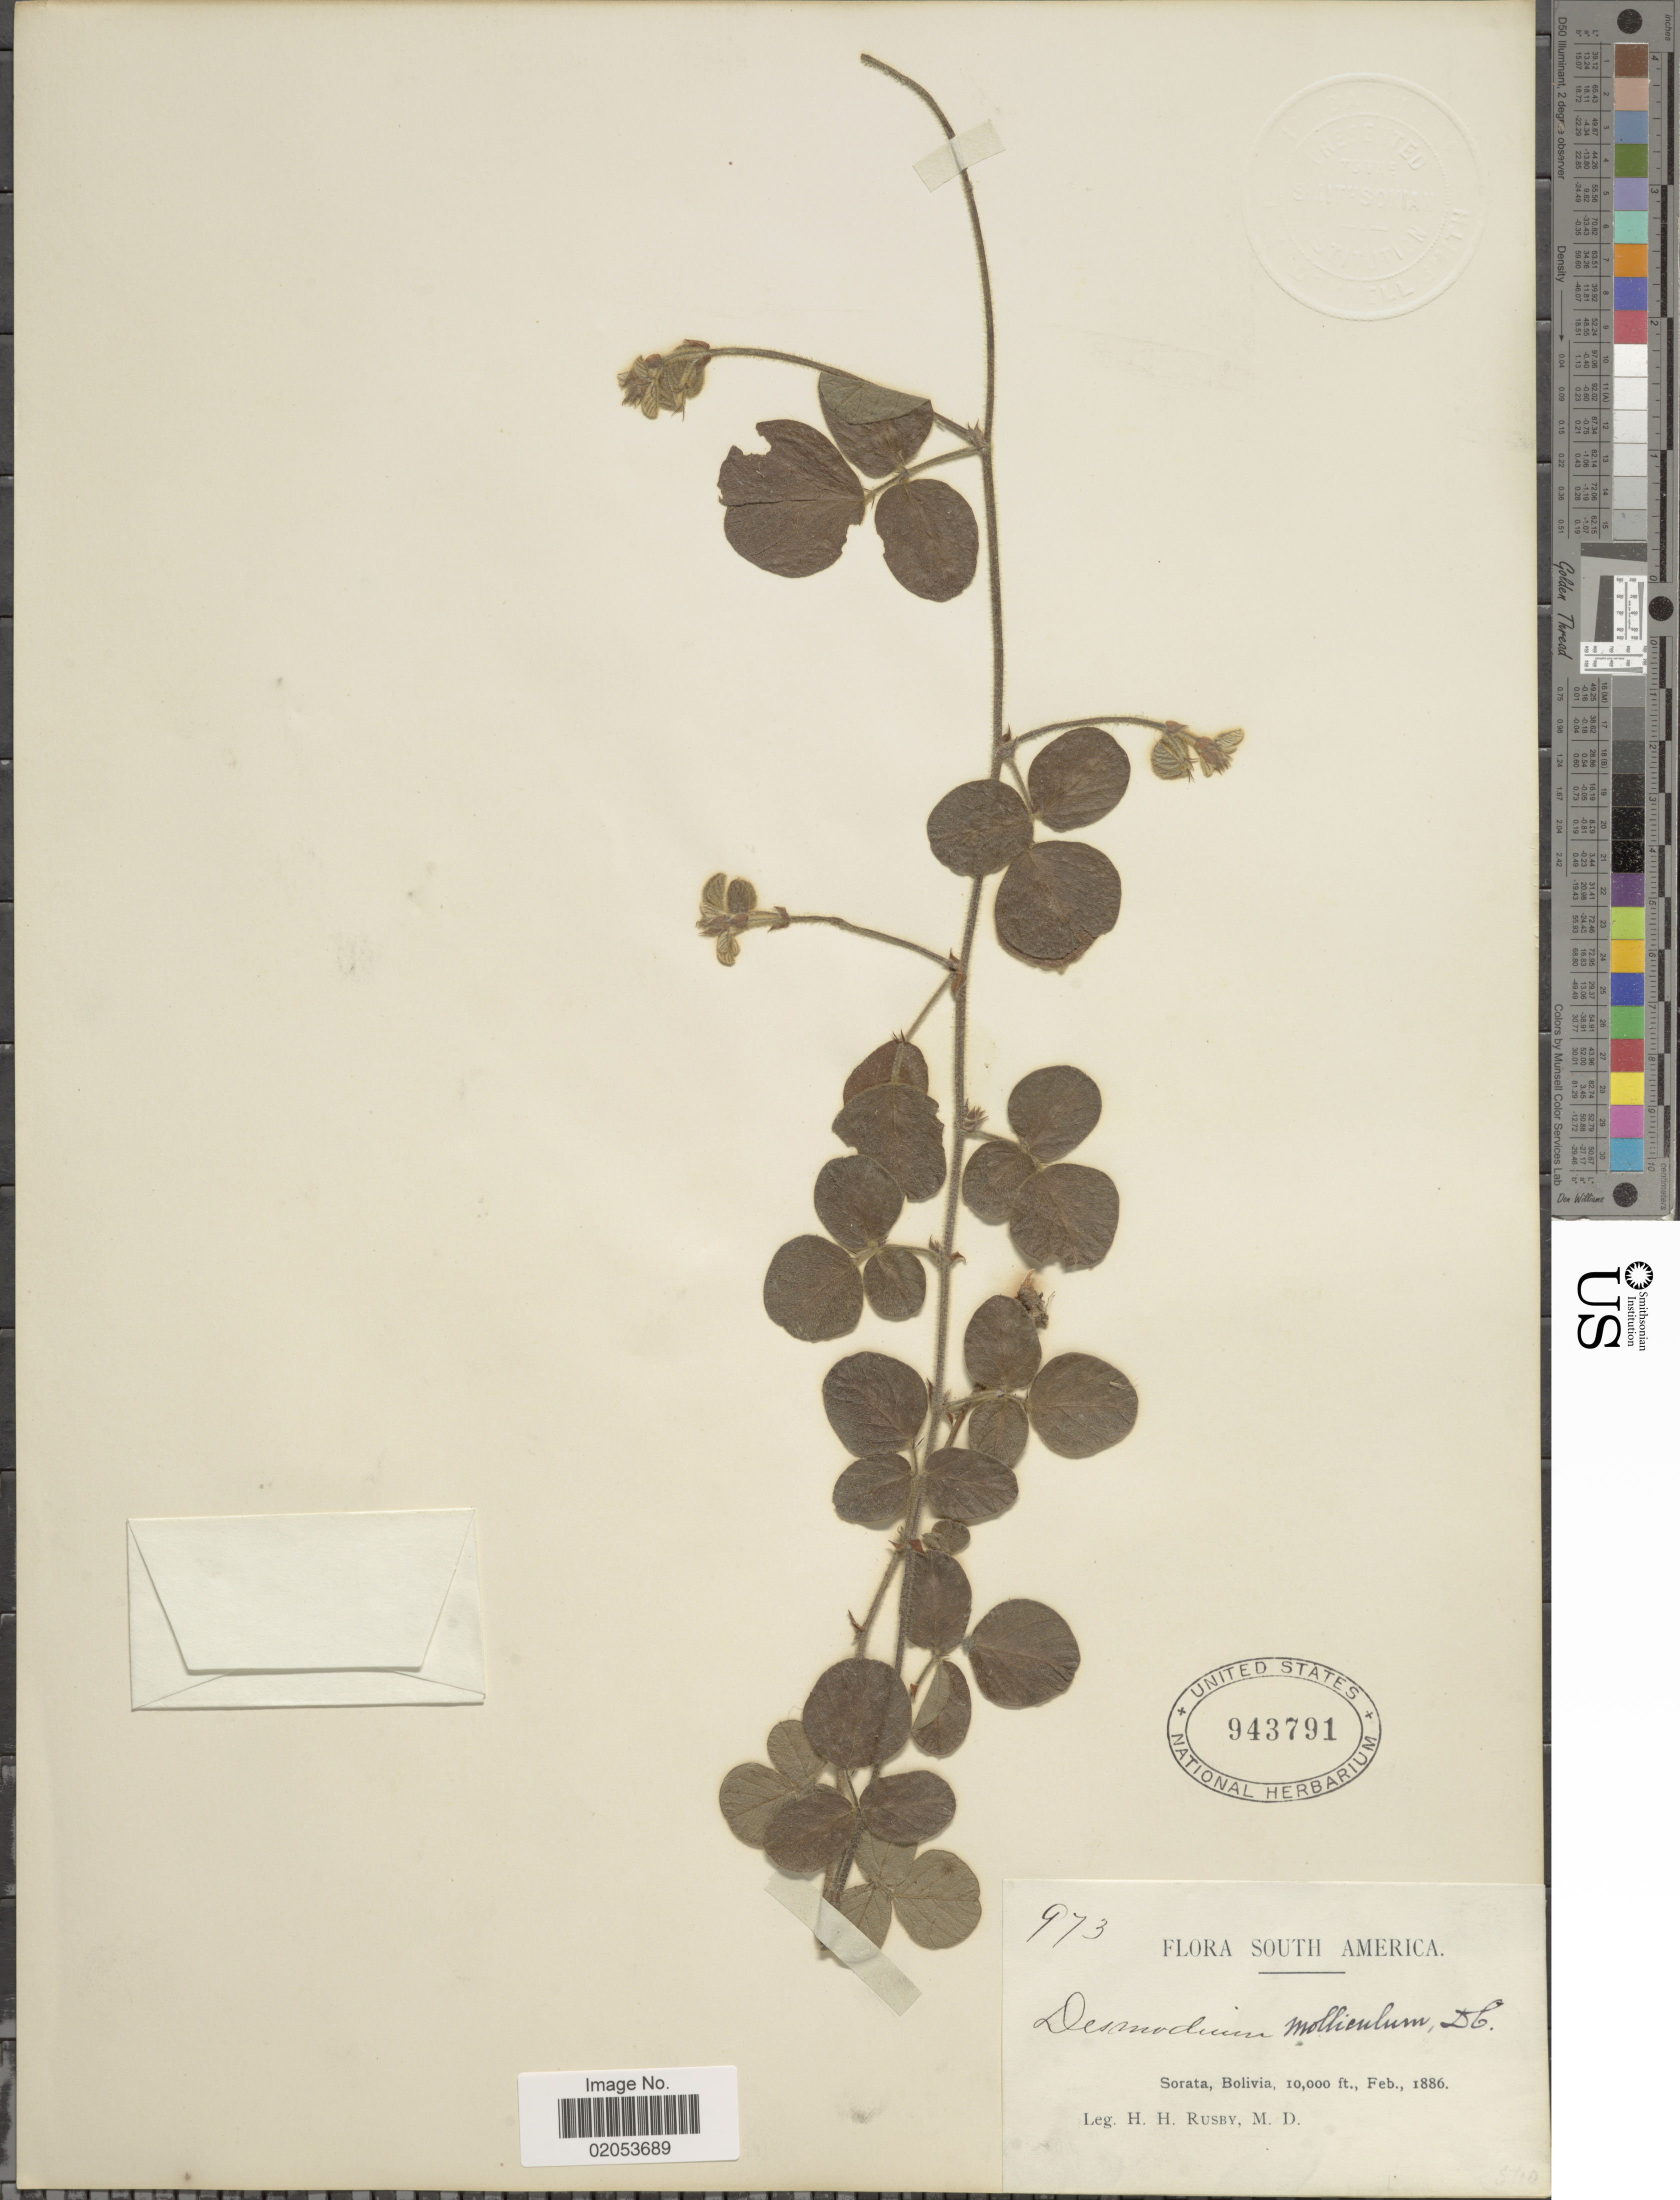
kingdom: Plantae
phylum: Tracheophyta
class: Magnoliopsida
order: Fabales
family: Fabaceae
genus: Desmodium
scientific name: Desmodium molliculum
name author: (Kunth) DC.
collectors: H. H. Rusby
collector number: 973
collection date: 1886-02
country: Bolivia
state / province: La Páz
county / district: Larecaja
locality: Sorata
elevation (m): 3048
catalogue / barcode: US 943791